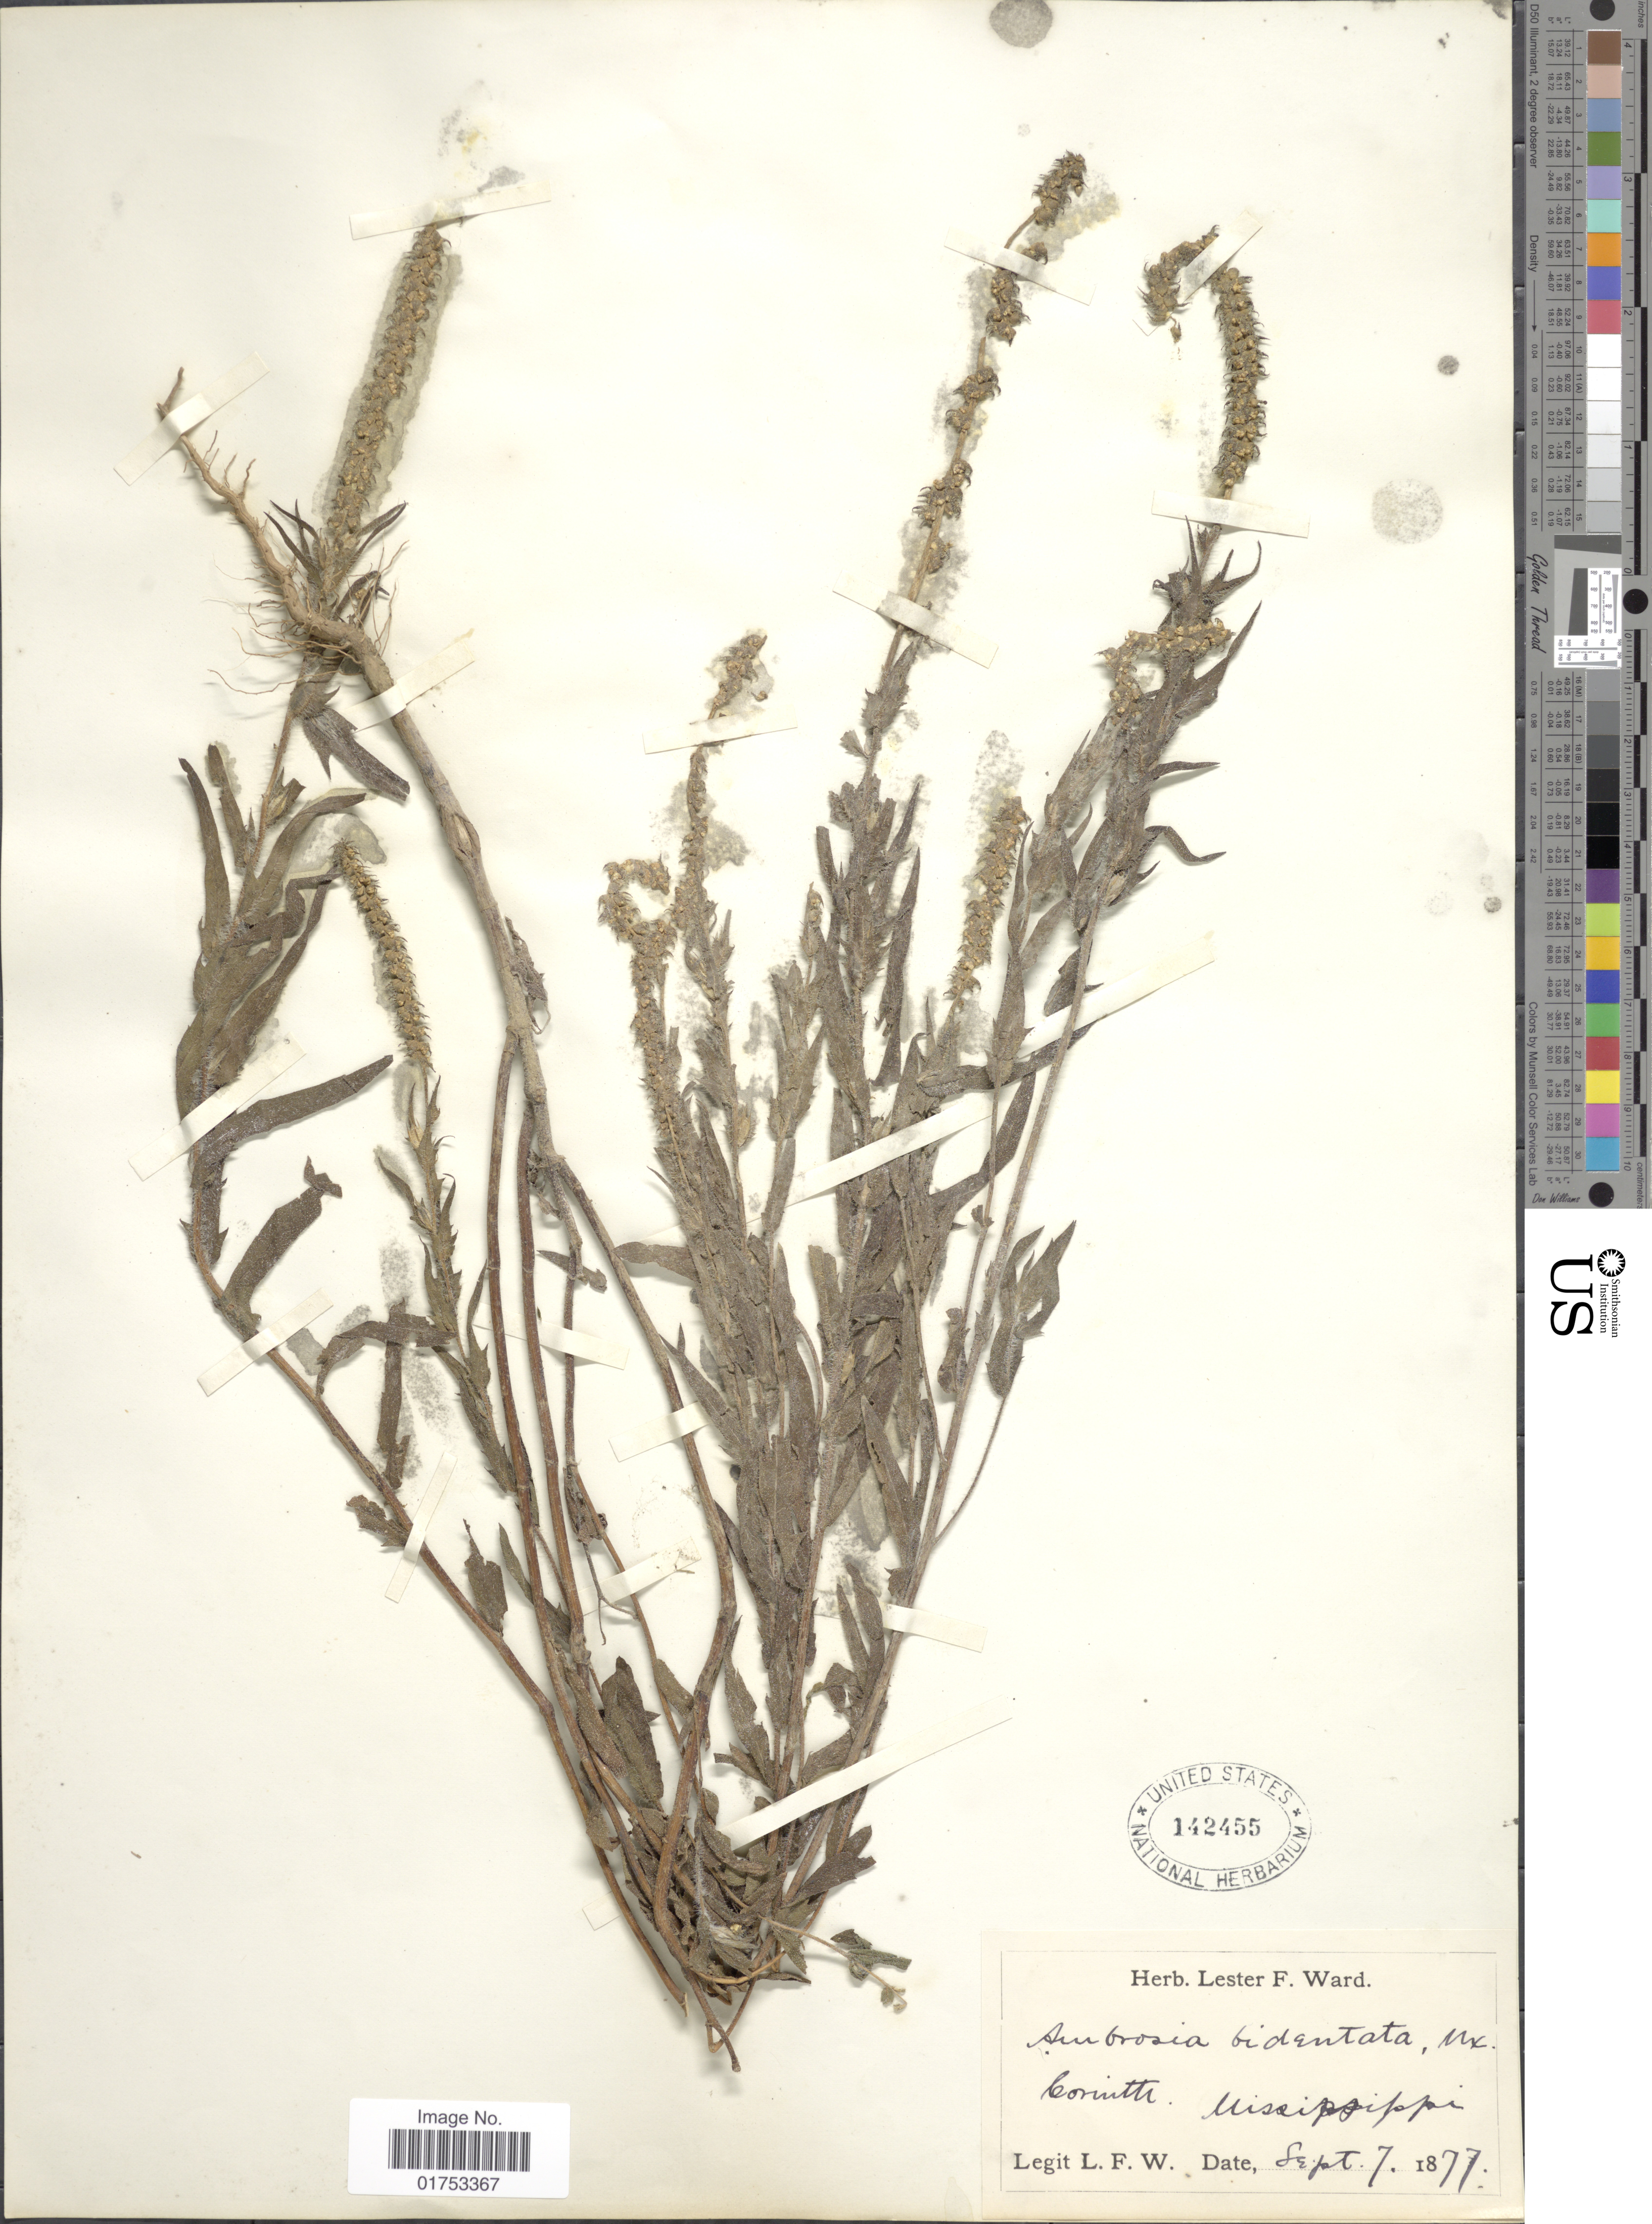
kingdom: Plantae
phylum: Tracheophyta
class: Magnoliopsida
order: Asterales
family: Asteraceae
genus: Ambrosia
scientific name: Ambrosia bidentata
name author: Michx.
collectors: L. F. Ward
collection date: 1877-09-07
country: United States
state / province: Mississippi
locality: Corintte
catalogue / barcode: US 142455